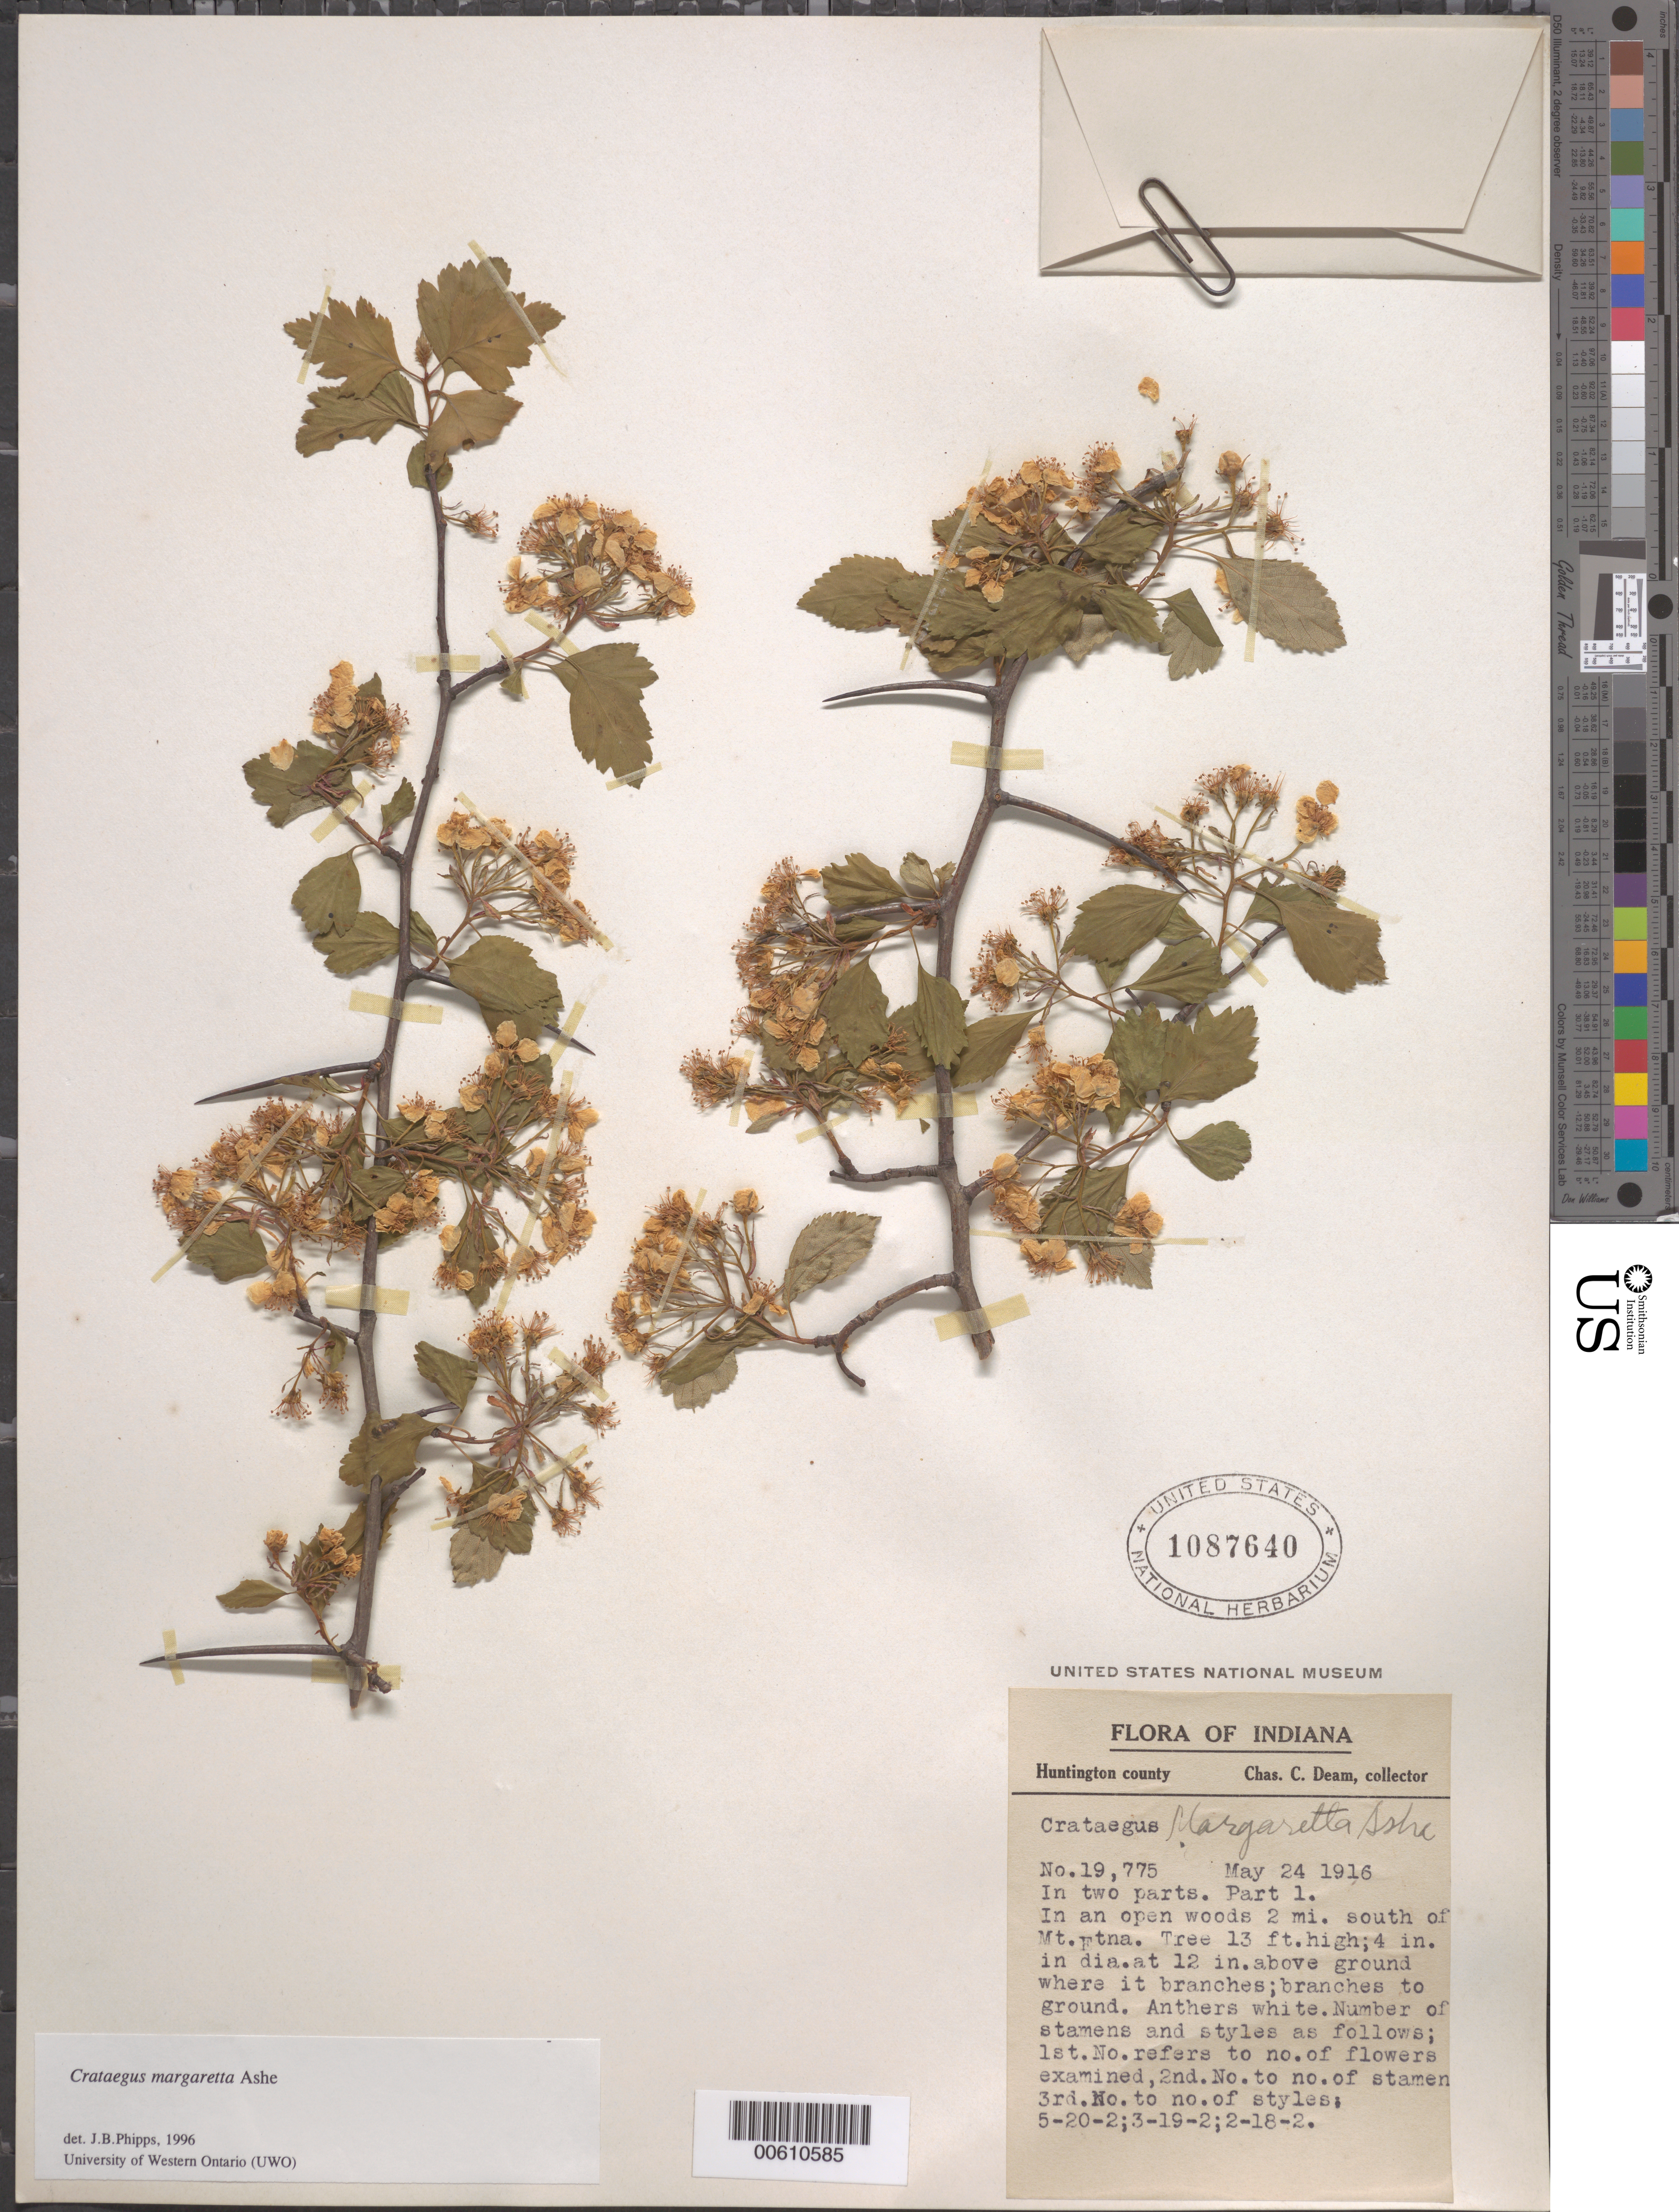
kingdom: Plantae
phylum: Tracheophyta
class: Magnoliopsida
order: Rosales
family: Rosaceae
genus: Crataegus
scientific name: Crataegus margarettae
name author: Ashe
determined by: Phipps, James B., (UWO), University of Western Ontario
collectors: C. C. Deam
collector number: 19775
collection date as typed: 24 May 1916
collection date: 1916-05-24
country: United States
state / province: Indiana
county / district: Huntington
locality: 2 mi. S of Mt. Etna.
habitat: In an open woods.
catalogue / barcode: US 1087640